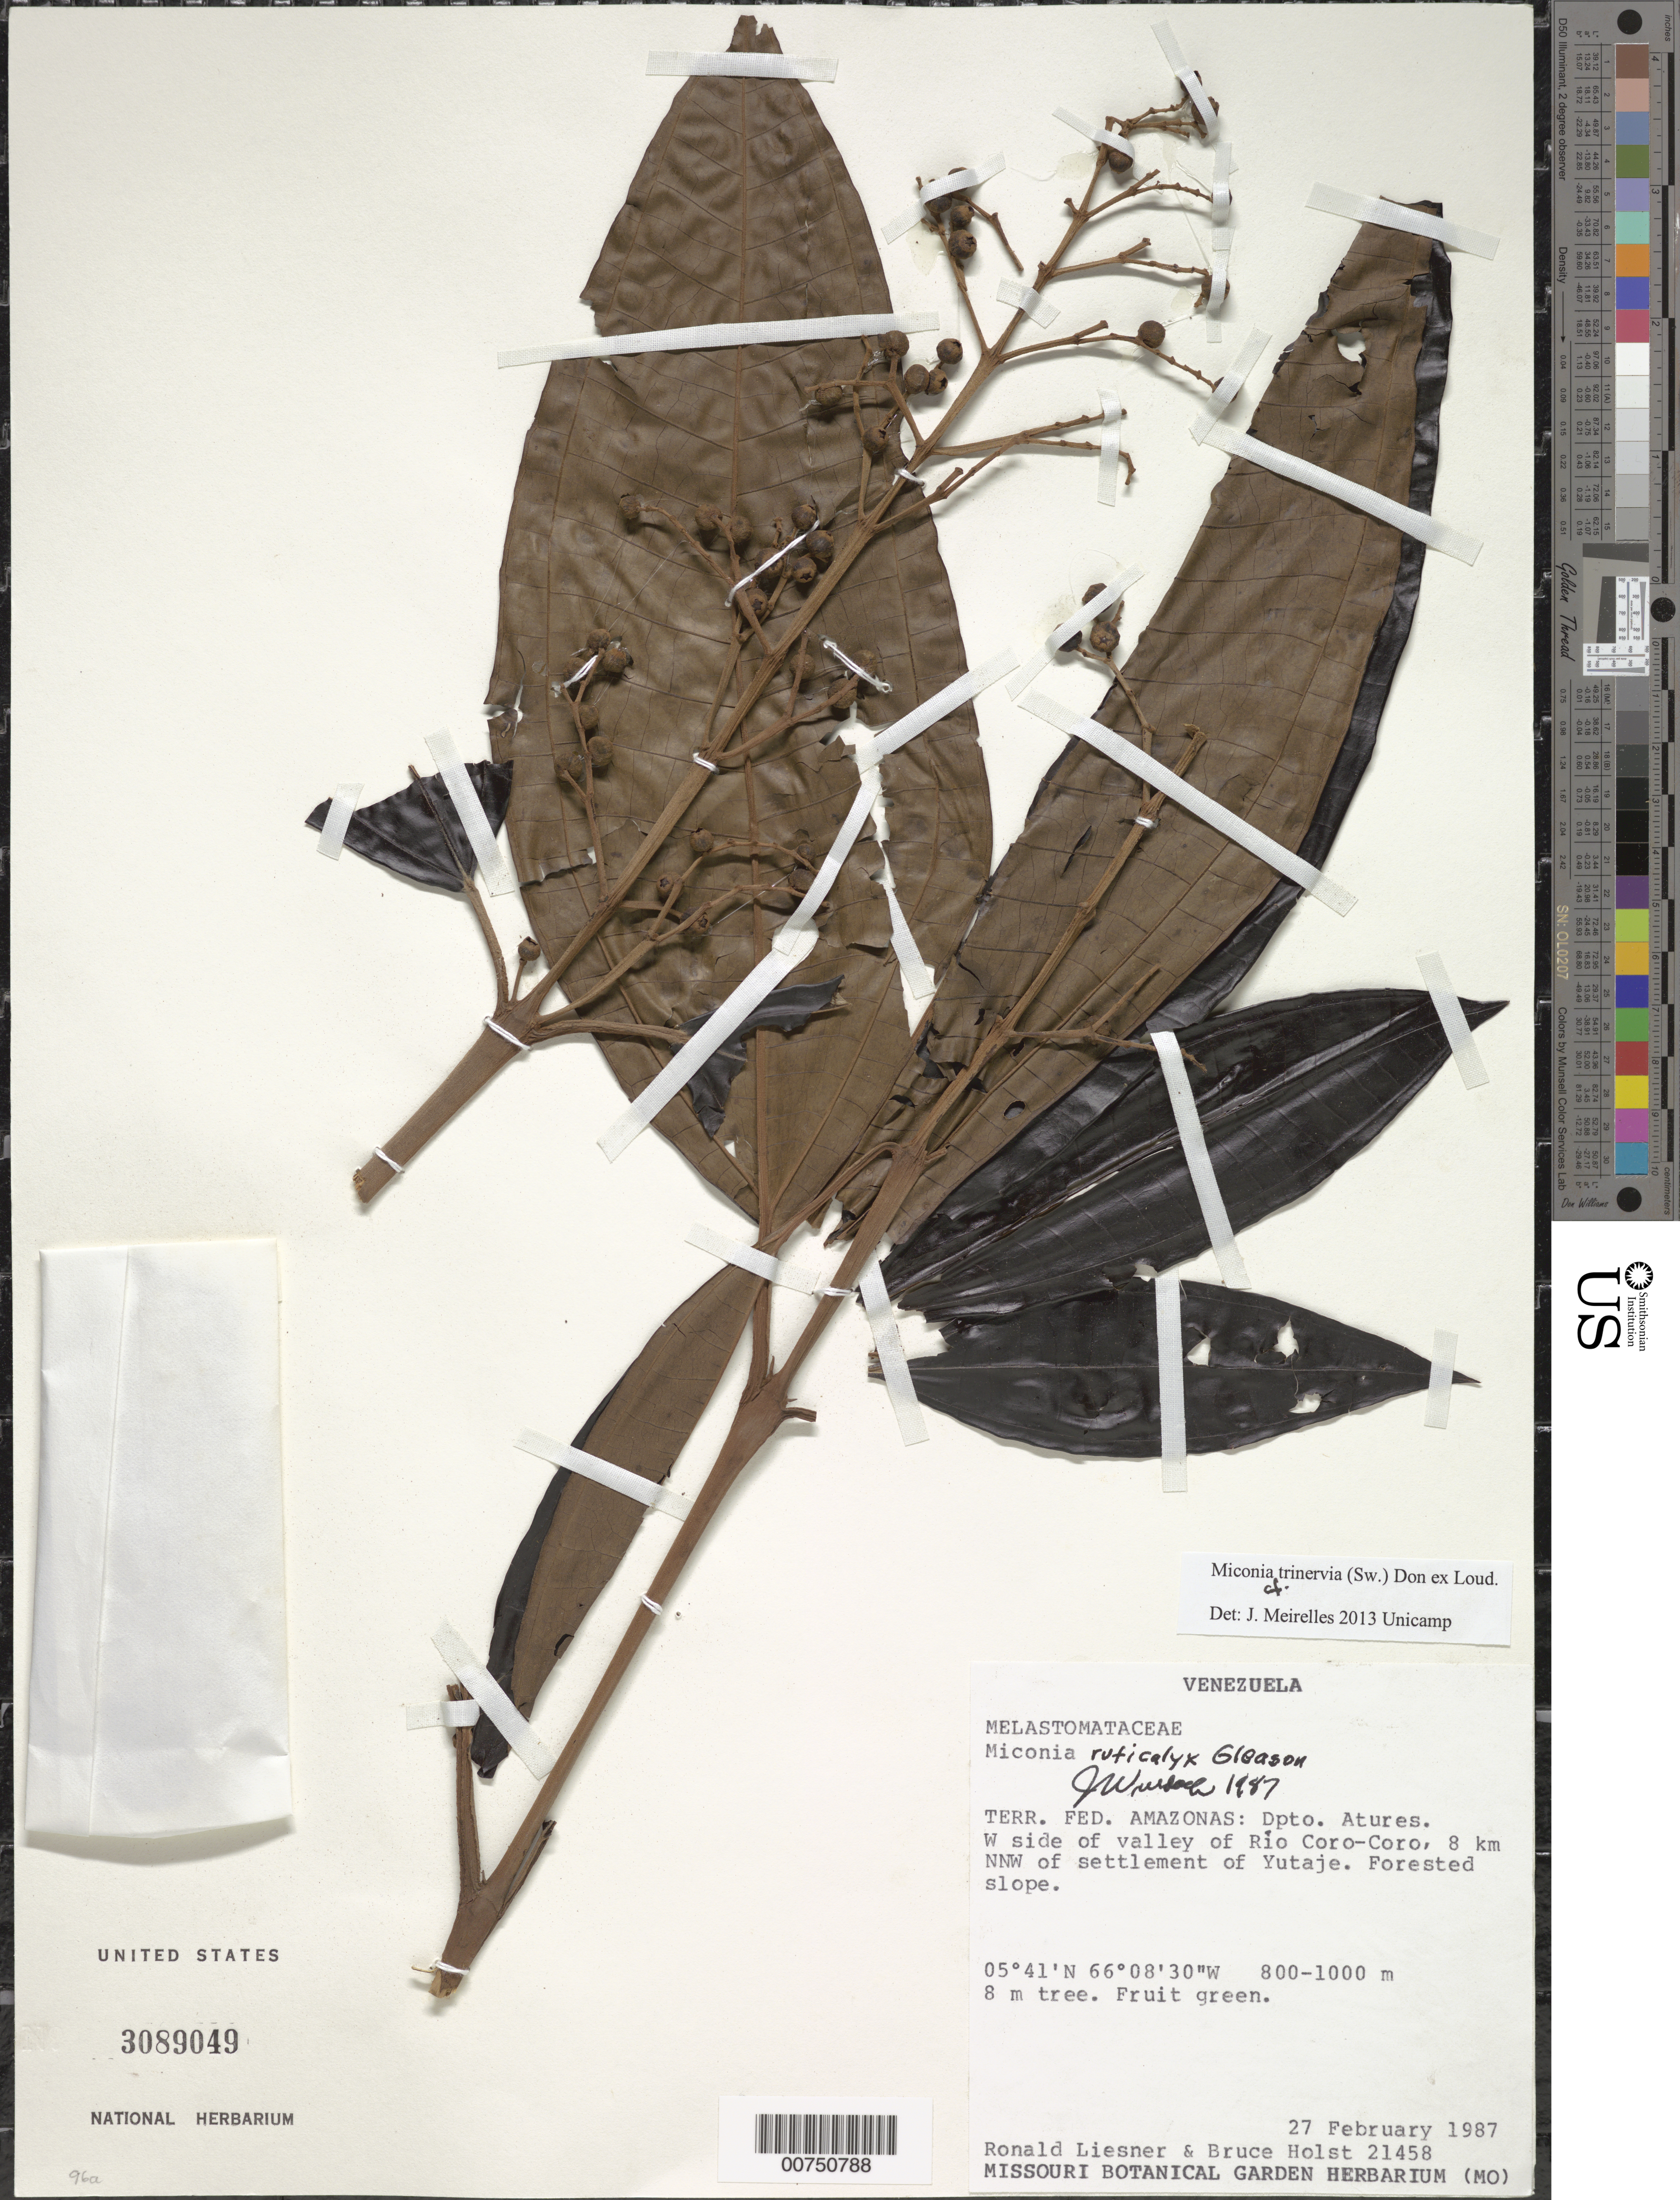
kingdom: Plantae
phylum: Tracheophyta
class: Magnoliopsida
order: Myrtales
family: Melastomataceae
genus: Miconia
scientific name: Miconia ruficalyx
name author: Gleason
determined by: Wurdack, John J., (US), US (UNITED STATES)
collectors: R. L. Liesner & B. Holst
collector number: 21458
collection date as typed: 27-Feb-87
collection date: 1987-02-27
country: Venezuela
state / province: Amazonas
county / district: Atures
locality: Río Coro-Coro, W side, 8 km NNW of settlement of Yutajé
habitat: Forested slope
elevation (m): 800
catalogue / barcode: US 3089049